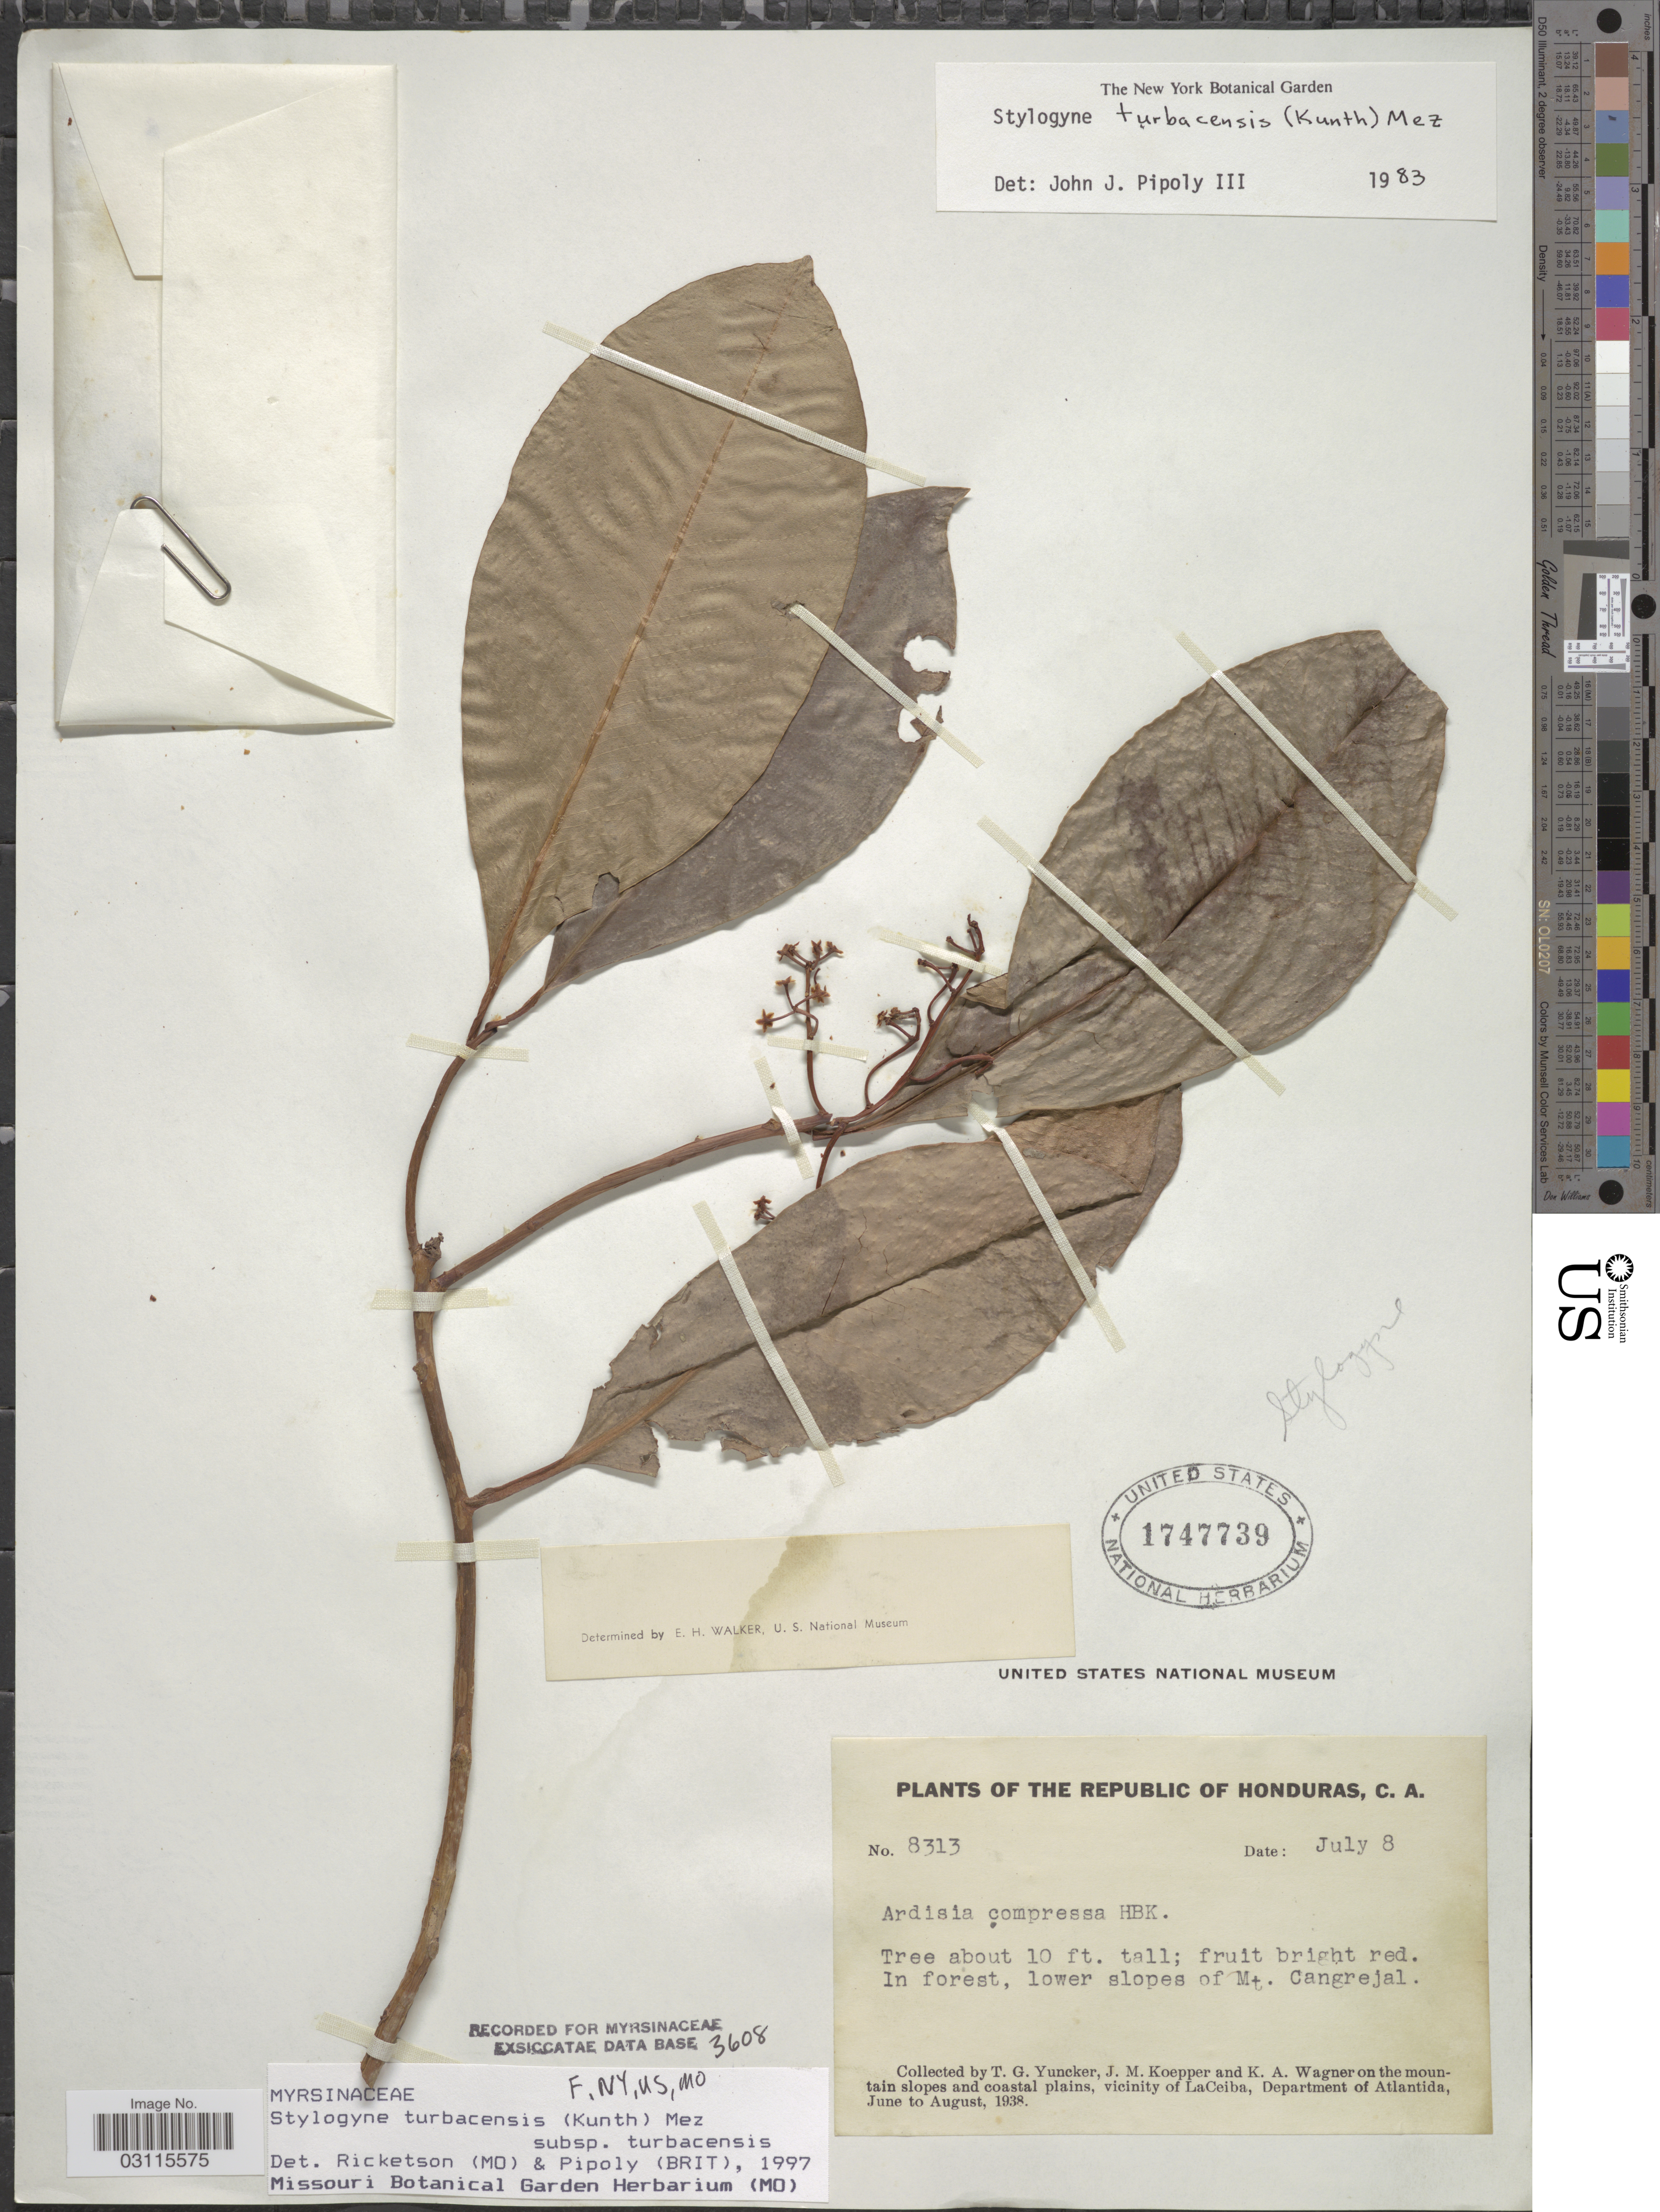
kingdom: Plantae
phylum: Tracheophyta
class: Magnoliopsida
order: Ericales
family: Primulaceae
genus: Stylogyne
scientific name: Stylogyne turbacensis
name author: (Kunth) Mez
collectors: T. G. Yuncker, J. M. Koepper & K. A. Wagner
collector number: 8313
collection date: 1938-07-08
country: Honduras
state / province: Atlántida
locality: The Republic of Honduras. In forest, lower slopes of Mt. Cangrejal. On the mountain slopes of coastal plains, vicinity of LaCeiba, Department of Atlantida.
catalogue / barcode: US 1747739